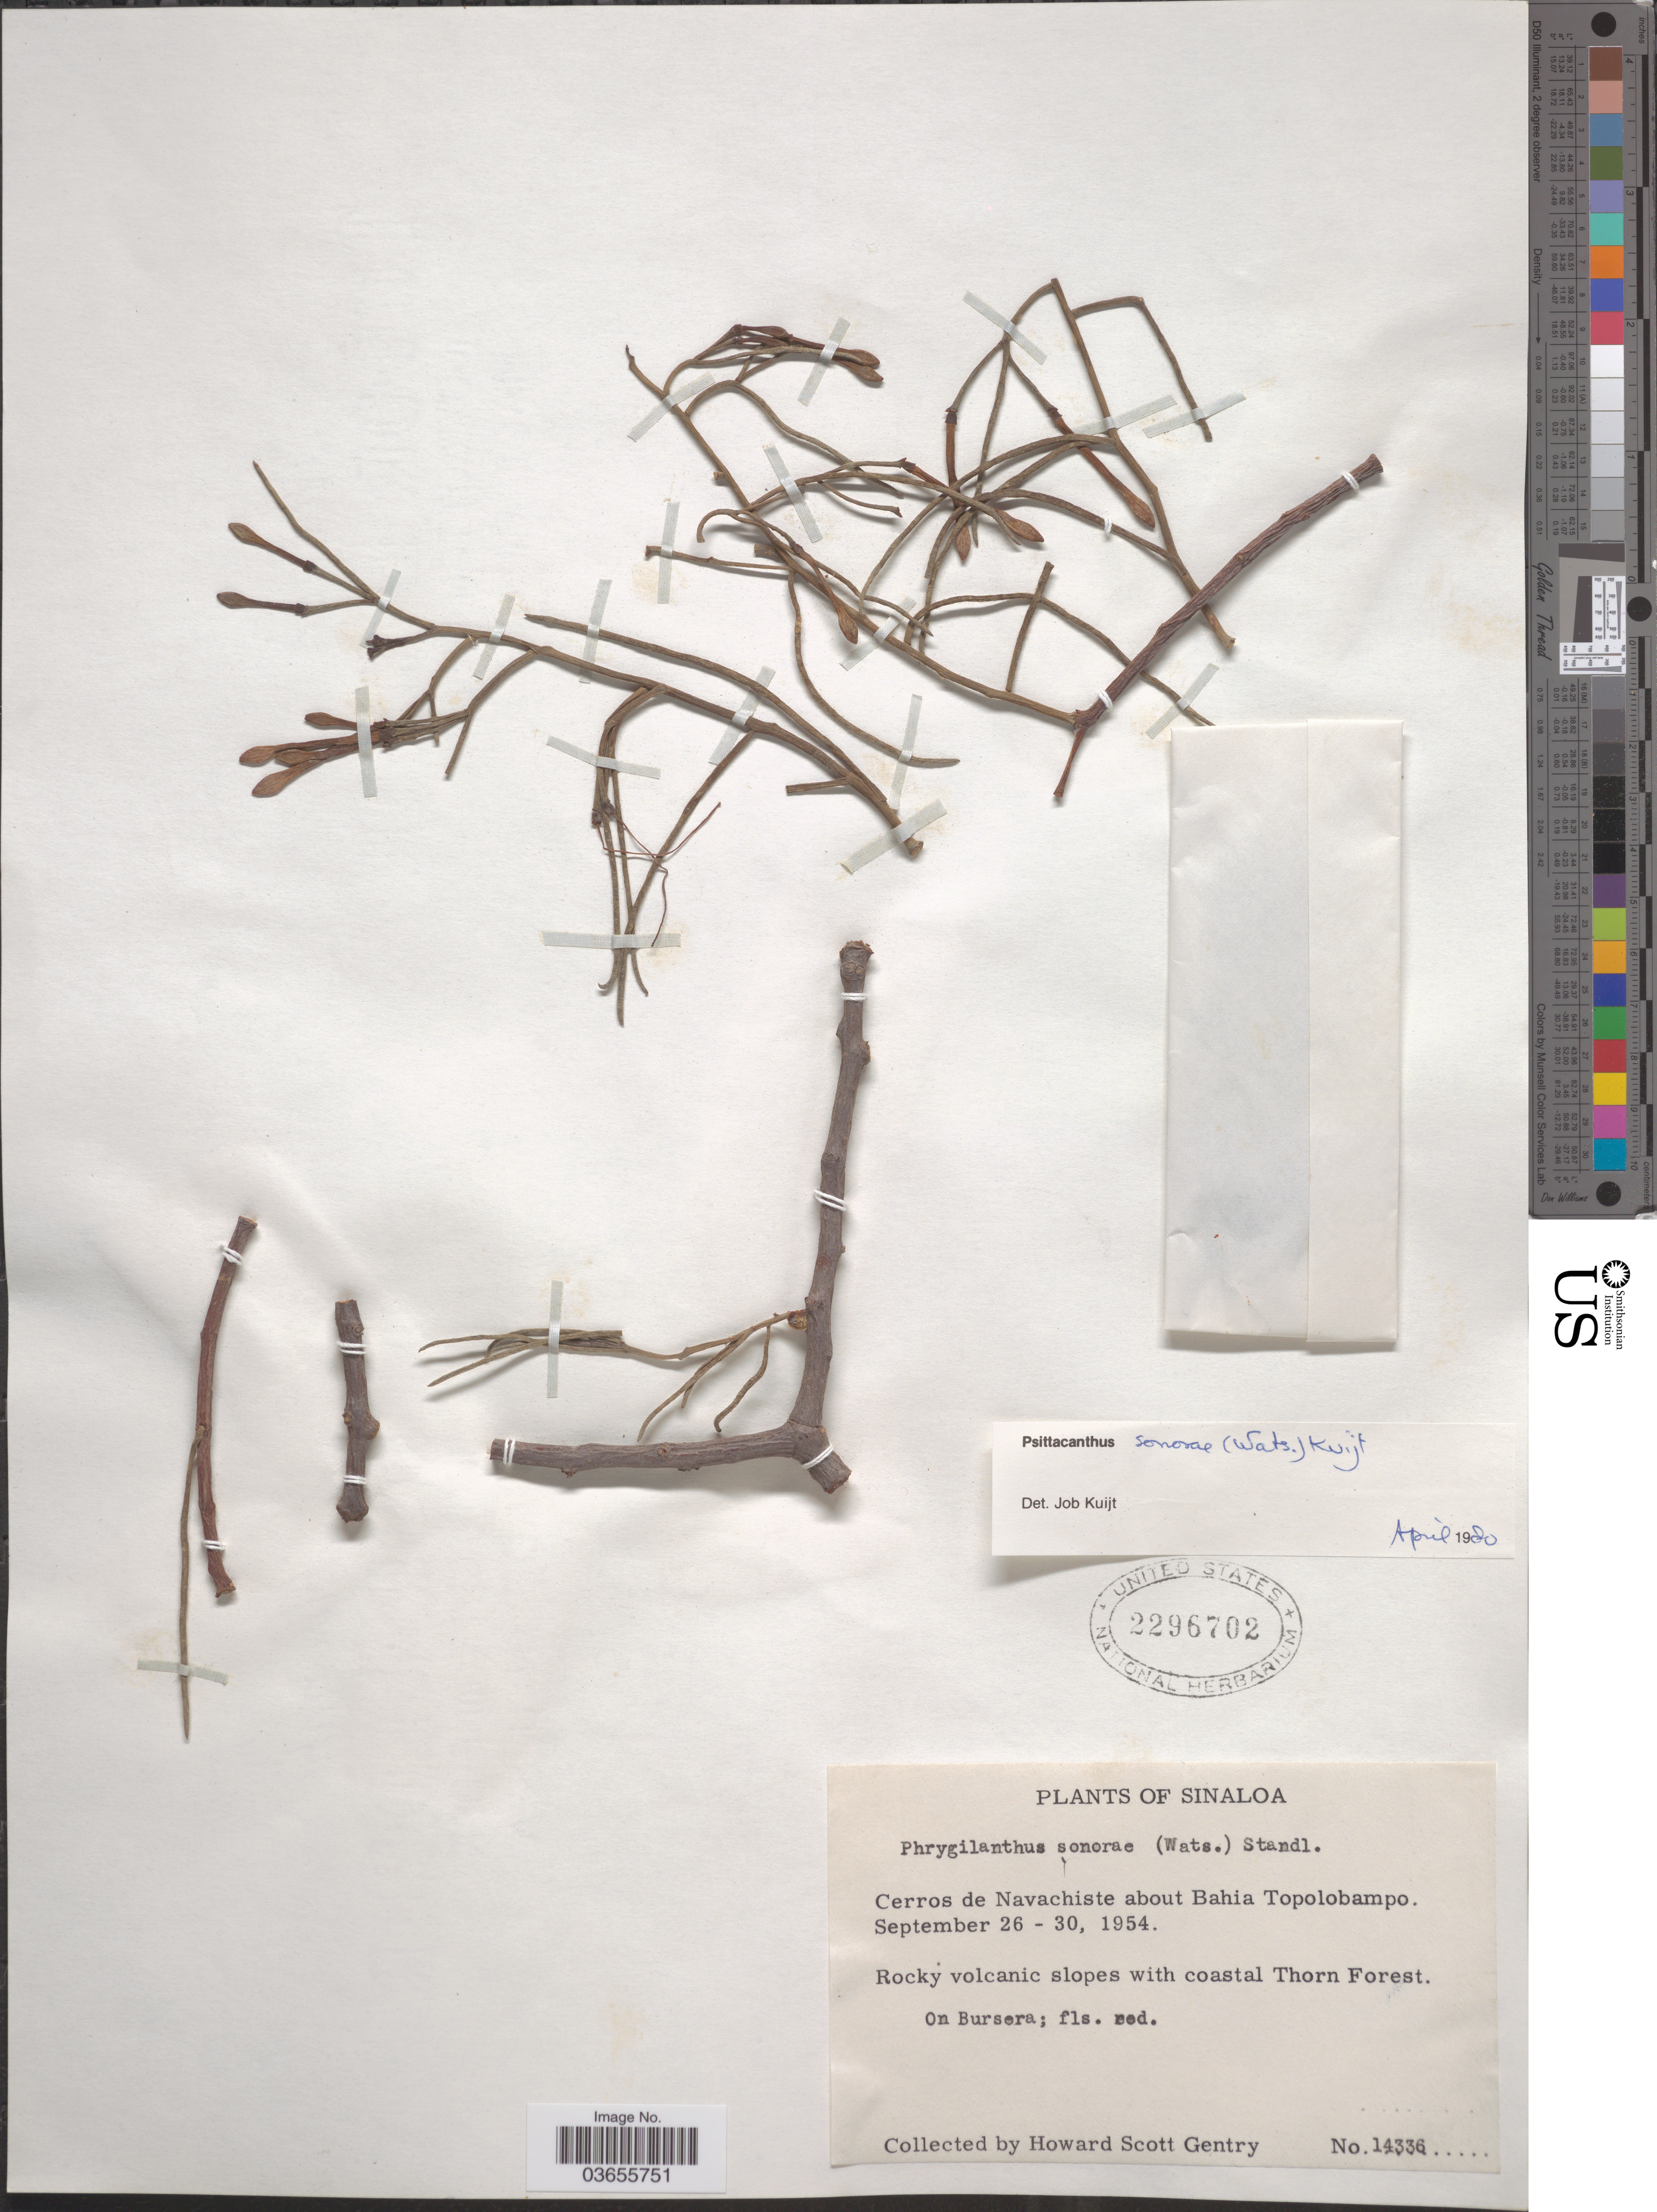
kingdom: Plantae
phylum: Tracheophyta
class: Magnoliopsida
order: Santalales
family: Loranthaceae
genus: Psittacanthus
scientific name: Psittacanthus sonorae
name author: (S. Watson) Kuijt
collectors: H. S. Gentry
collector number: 14336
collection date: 1954-09-26/1954-09-30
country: Mexico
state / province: Sinaloa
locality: Cerros de Navachiste about Bahia Topolobampo. Rocky volcanic slopes with coastal Thorn Forest.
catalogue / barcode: US 2296702